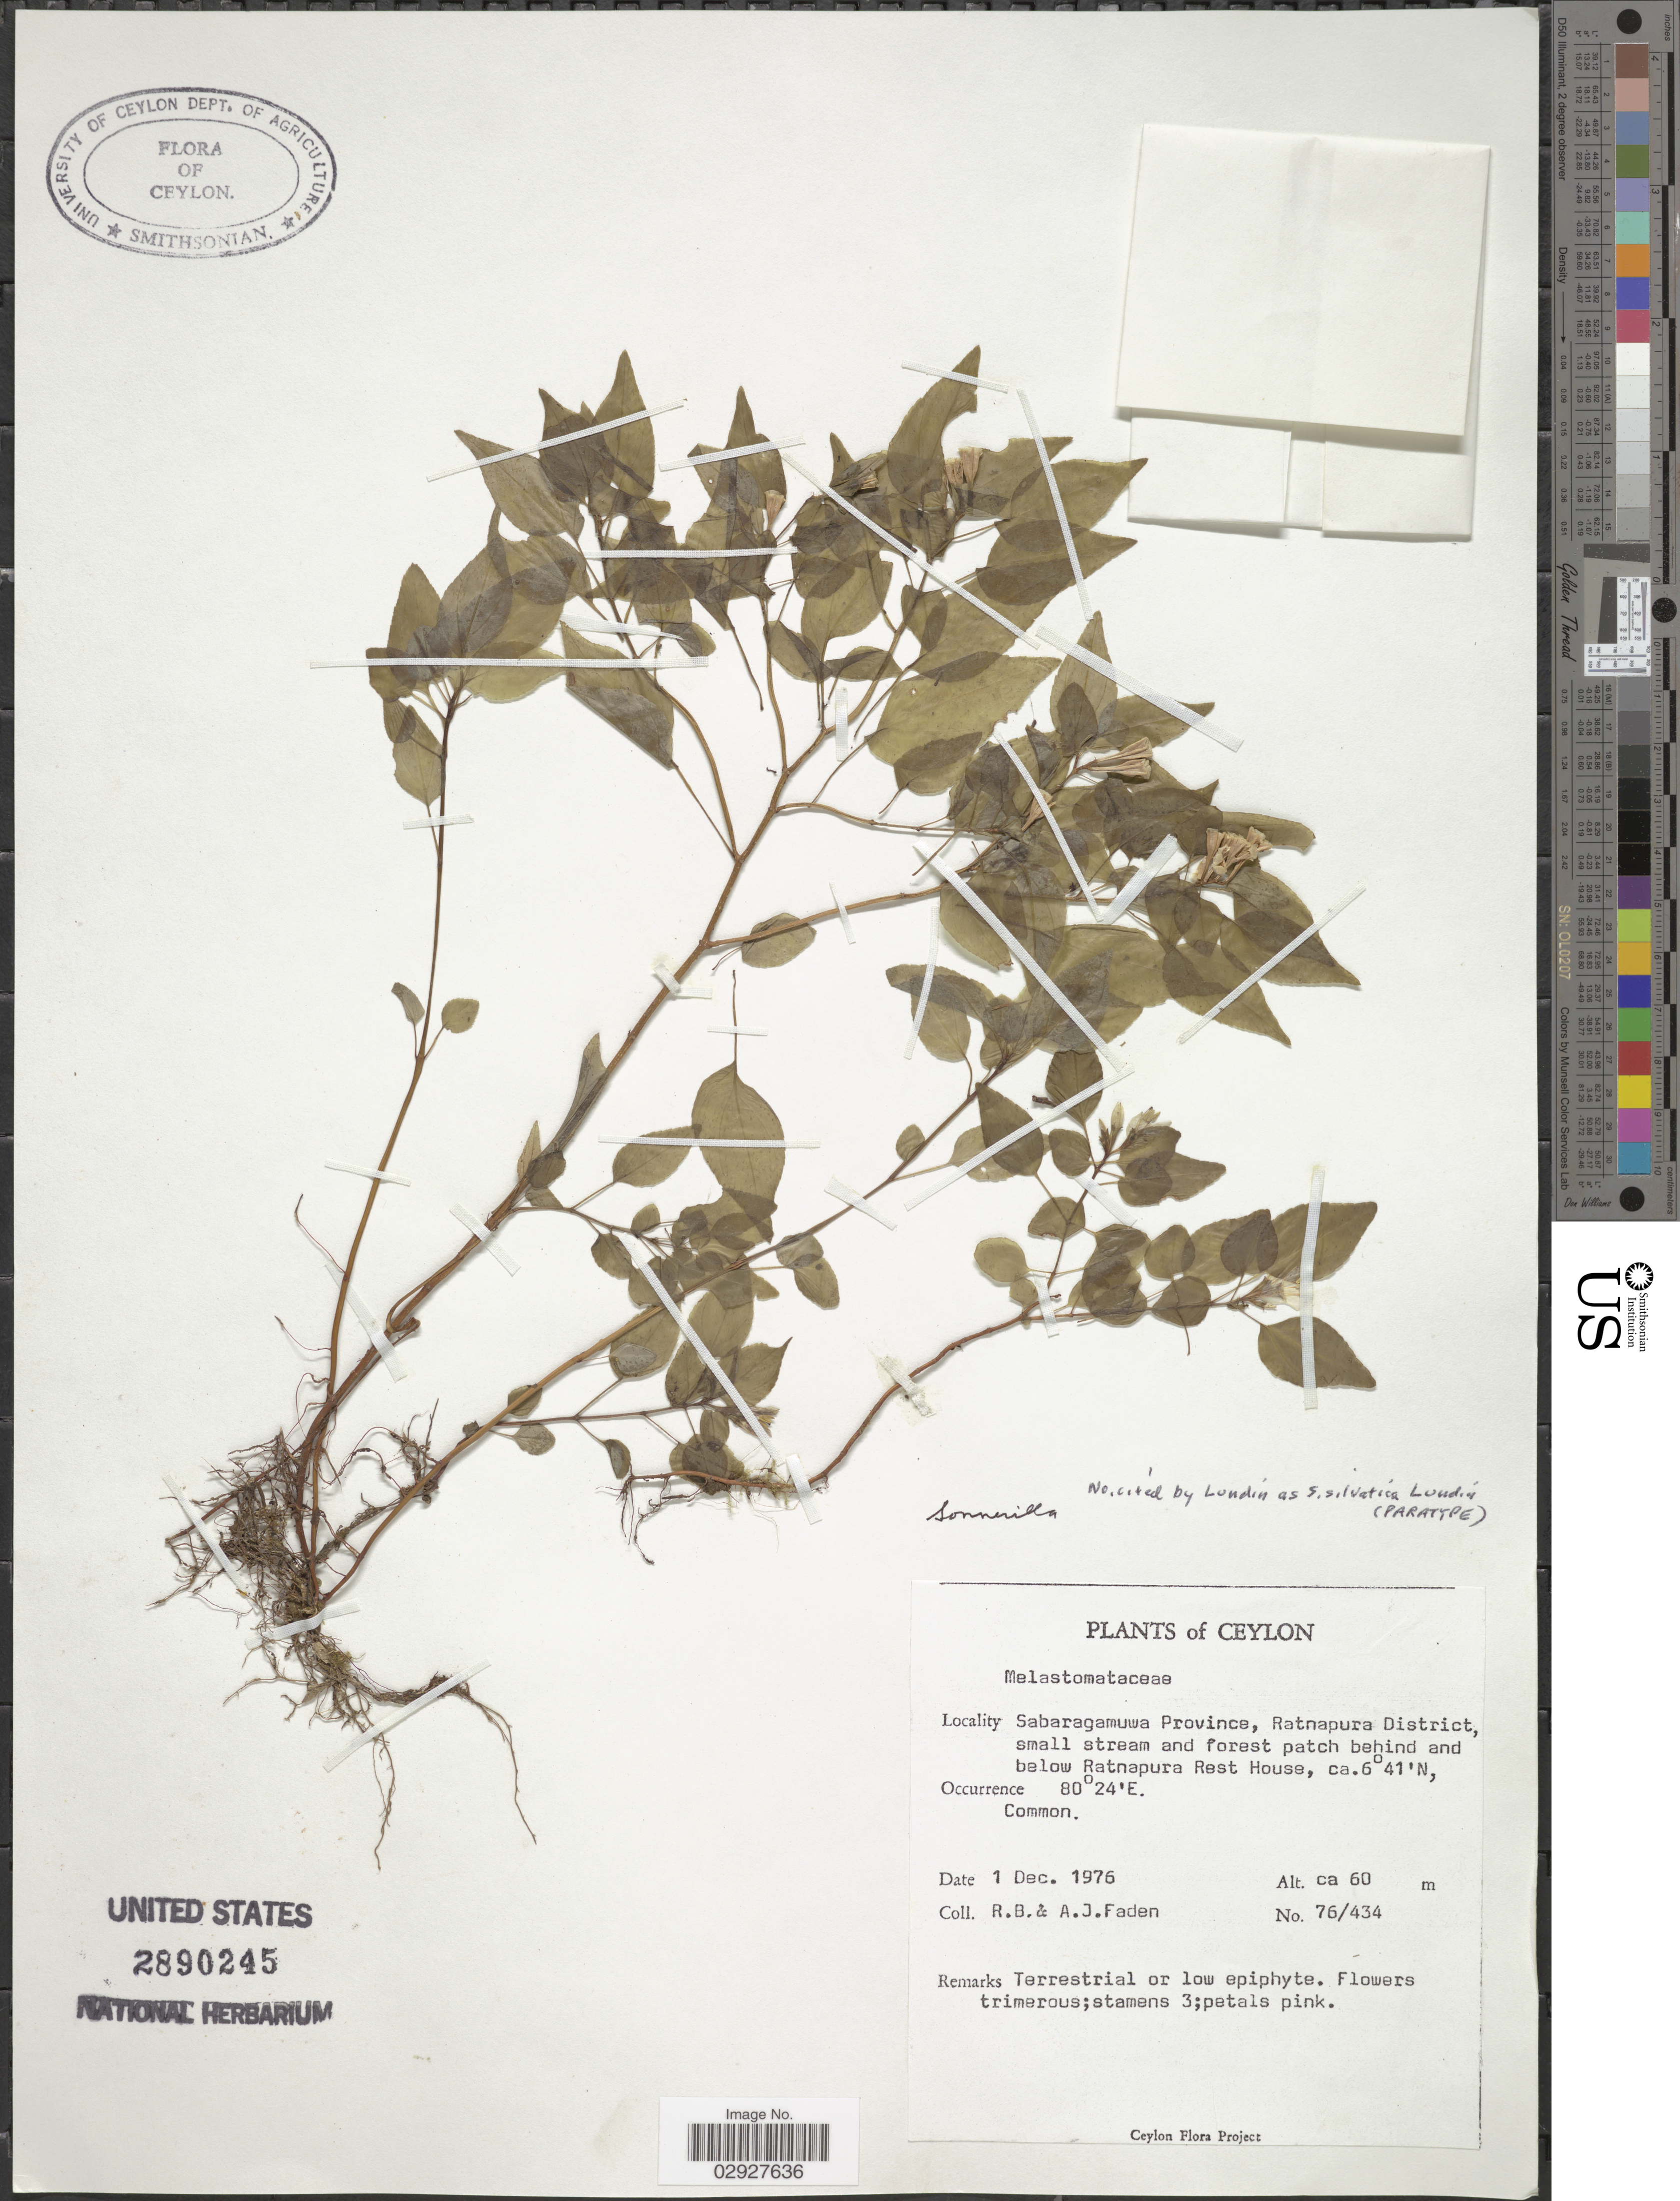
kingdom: Plantae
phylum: Tracheophyta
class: Magnoliopsida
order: Myrtales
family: Melastomataceae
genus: Sonerila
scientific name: Sonerila silvatica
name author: Lundin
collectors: R. B. Faden & A. J. Faden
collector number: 76/434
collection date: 1976-12-01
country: Sri Lanka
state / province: Sabaragamuwa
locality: Ceylon. Ratnapura District, small stream and forest patch behind and below Ratnapura Rest House.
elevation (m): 60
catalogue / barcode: US 2890245